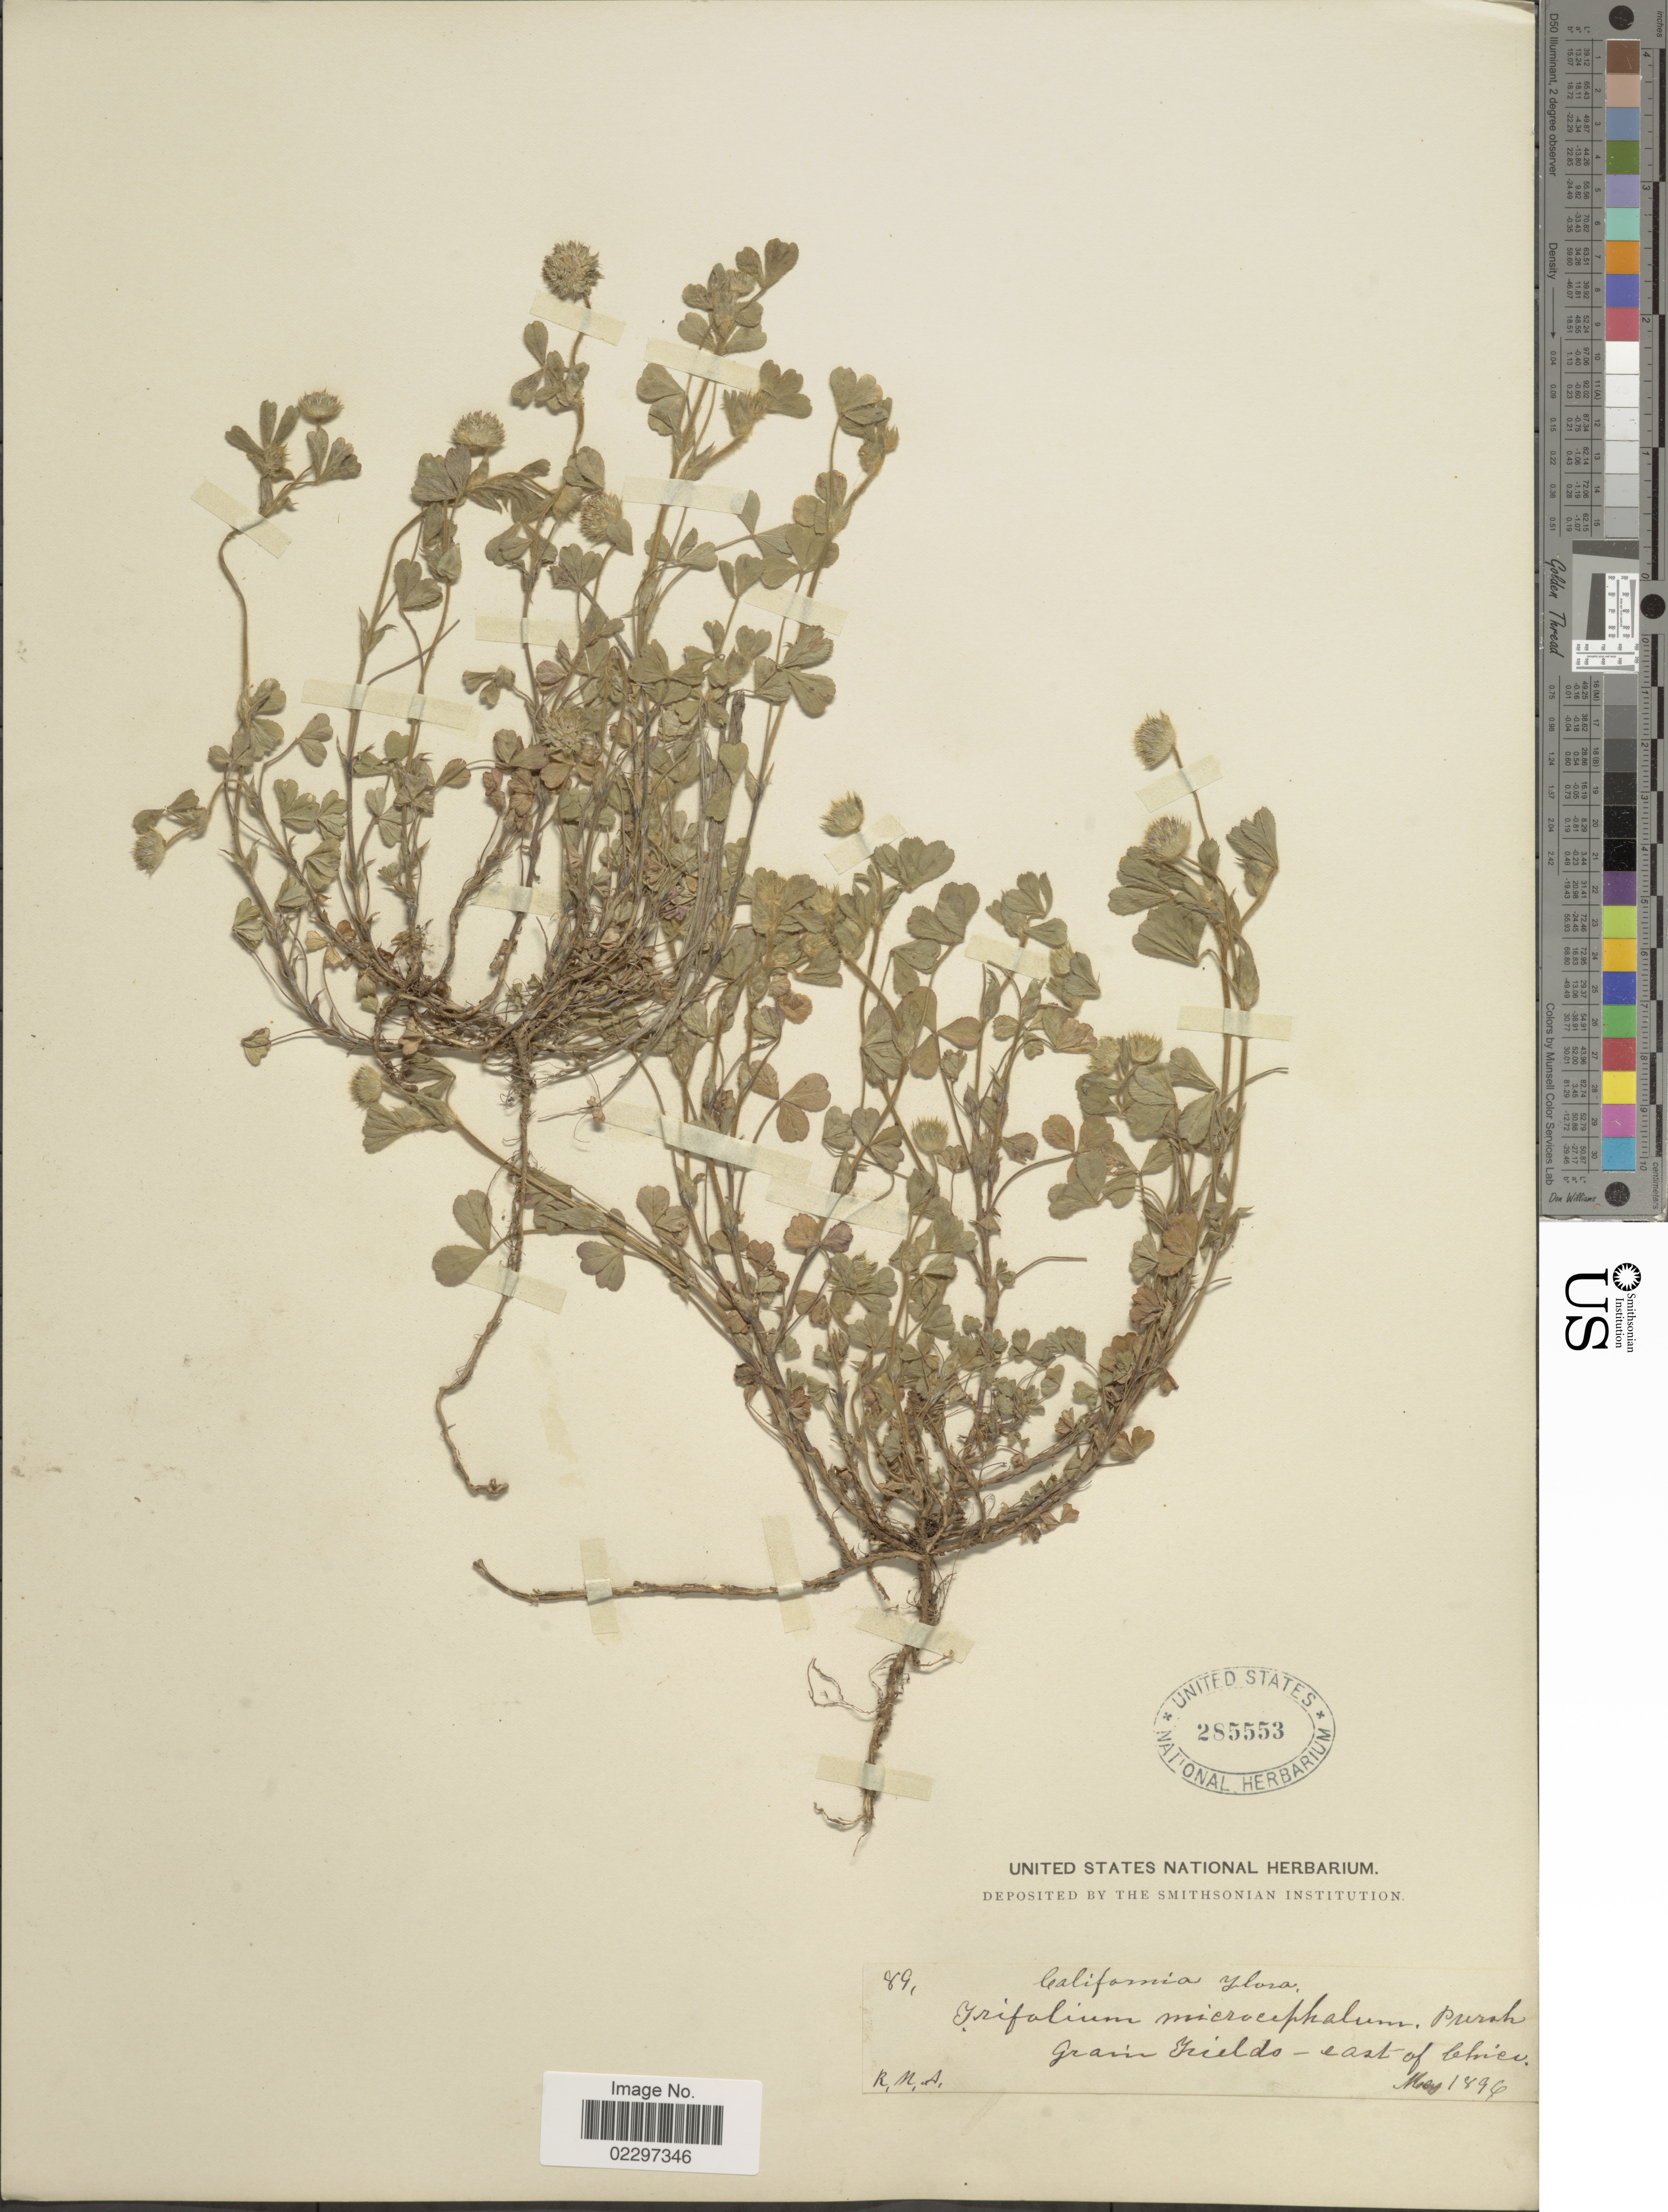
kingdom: Plantae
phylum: Tracheophyta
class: Magnoliopsida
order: Fabales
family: Fabaceae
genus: Trifolium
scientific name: Trifolium microcephalum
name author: Pursh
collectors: R. M. A.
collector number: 89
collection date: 1896-05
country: United States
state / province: California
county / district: Butte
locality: Grain Fields - east of Chico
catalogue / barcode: US 285553